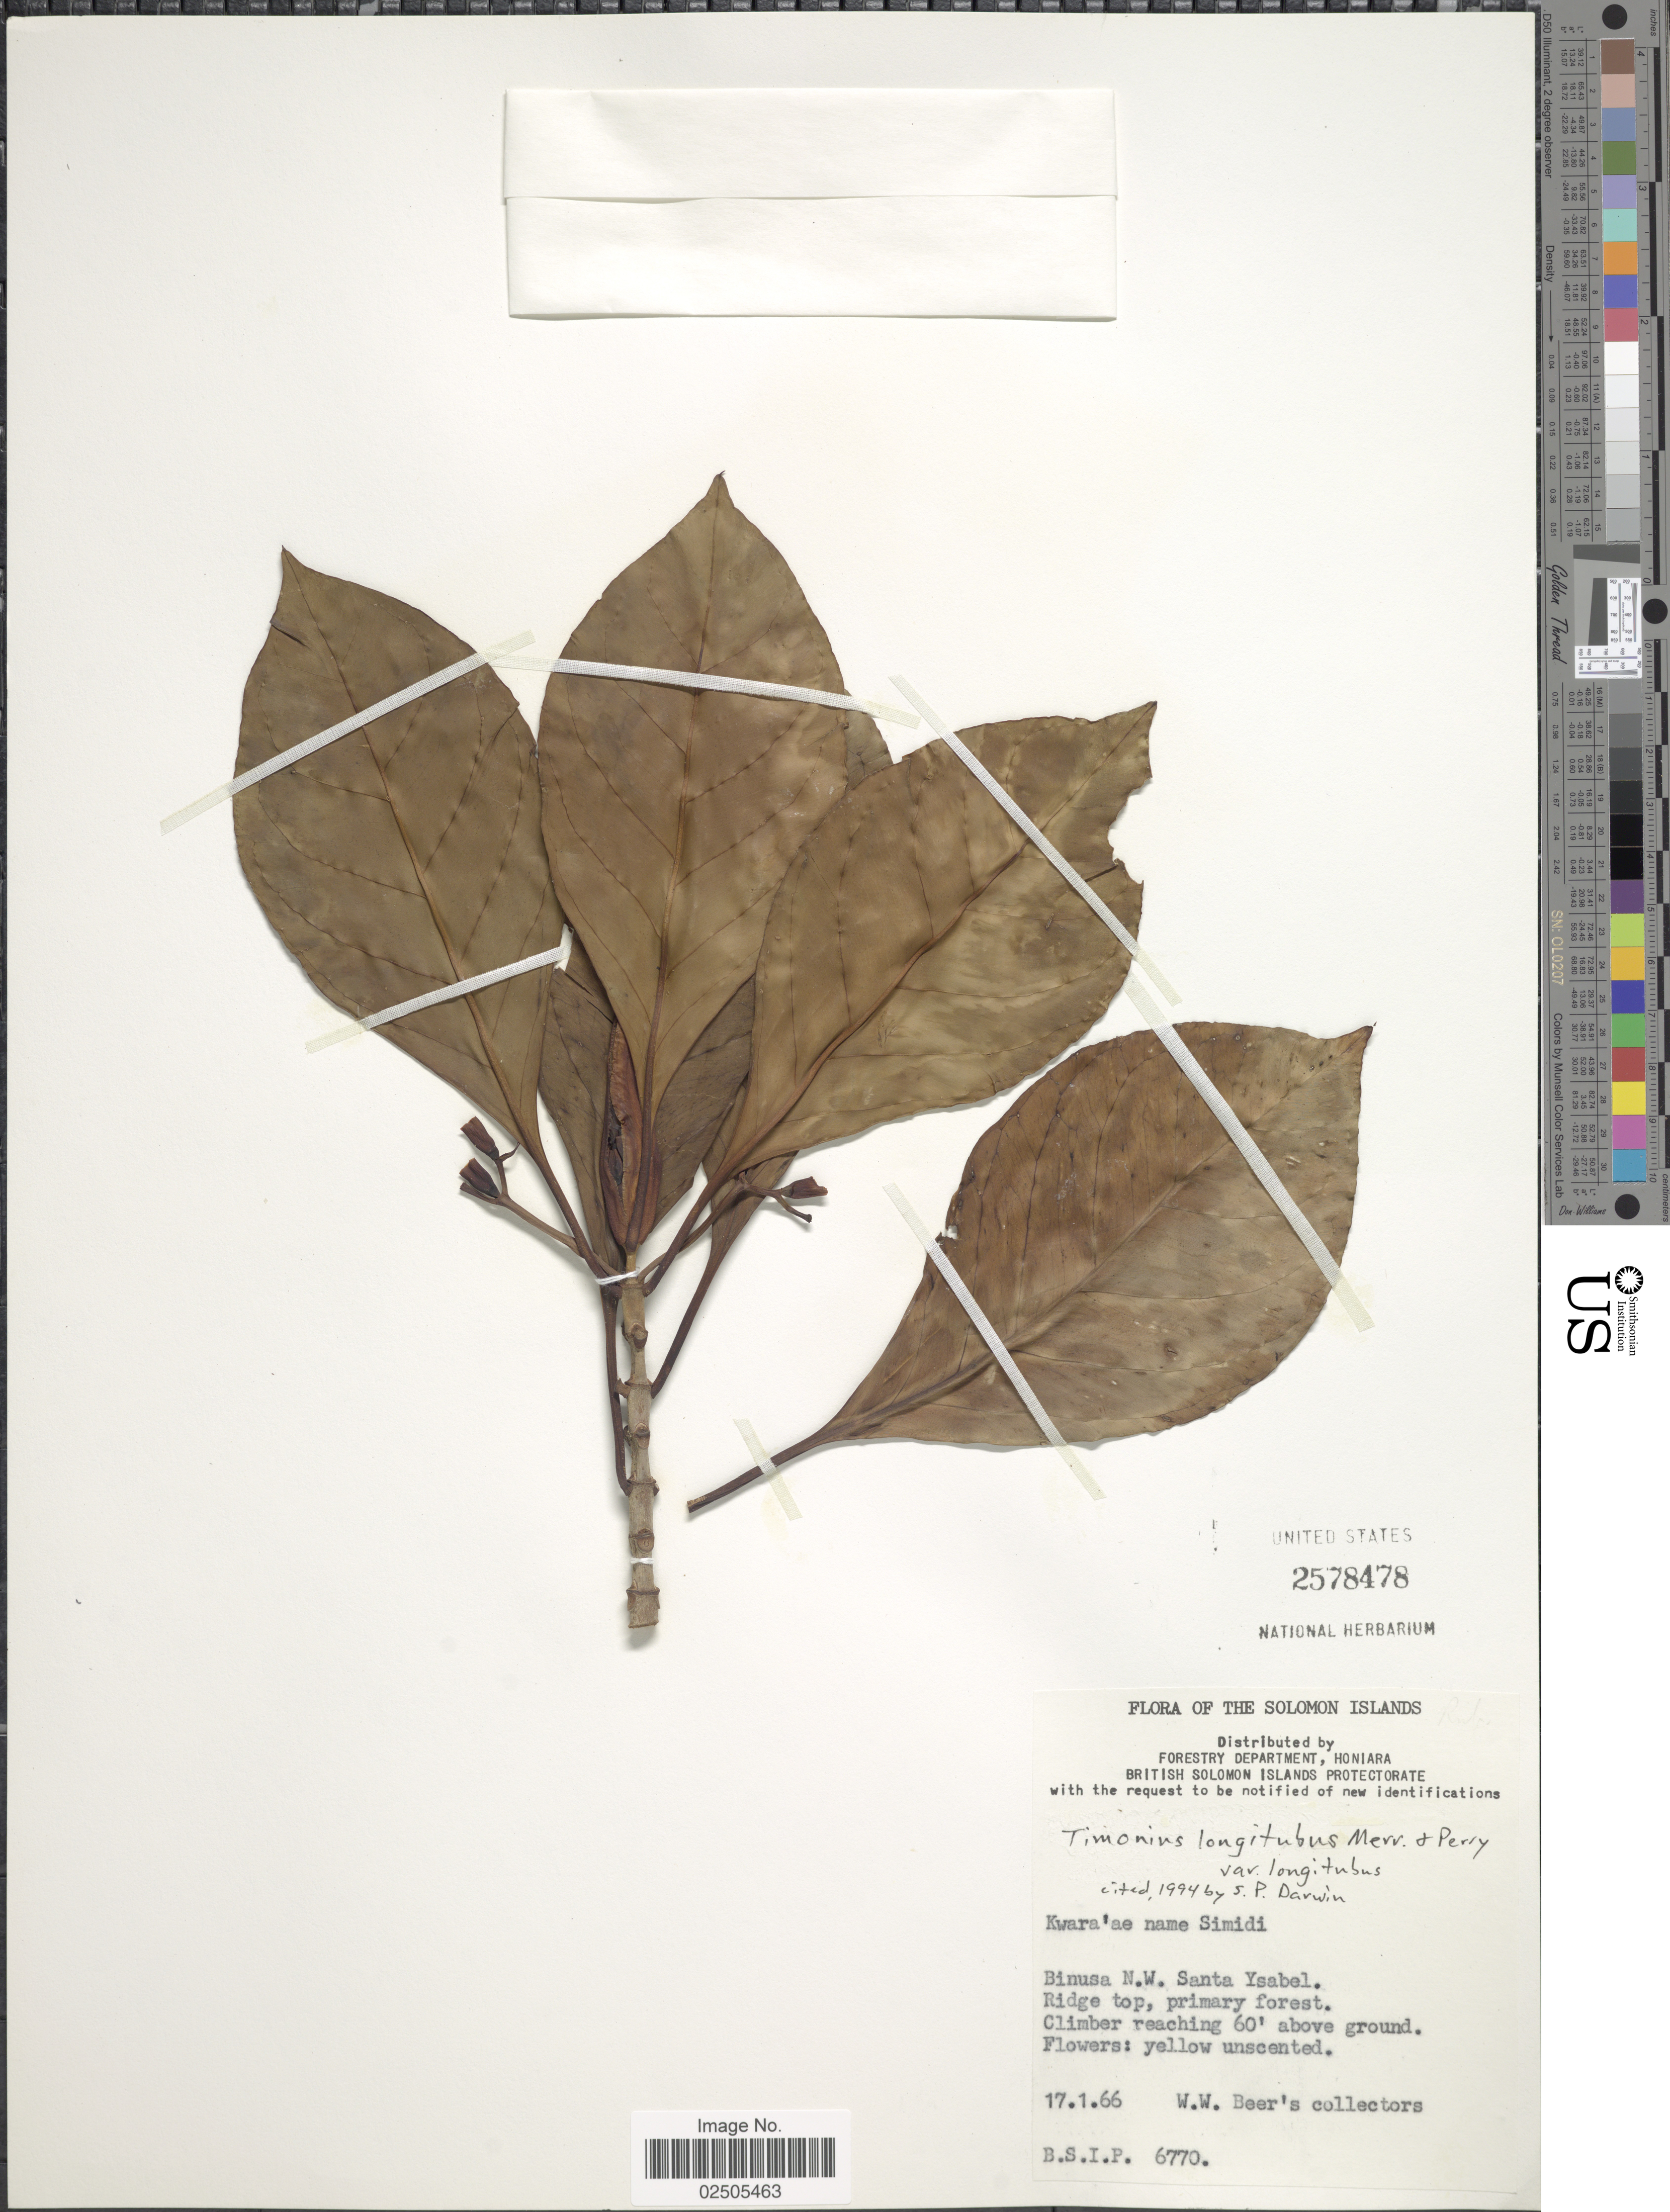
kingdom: Plantae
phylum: Tracheophyta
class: Magnoliopsida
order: Gentianales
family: Rubiaceae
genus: Timonius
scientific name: Timonius longitubus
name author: Merr. & L.M. Perry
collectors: W. Beer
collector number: BSIP6770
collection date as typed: Transcribed d/m/y: 17/1/66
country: Solomon Islands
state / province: Solomon Islands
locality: Binusa N.W. Santa Ysabel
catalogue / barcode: US 2578478